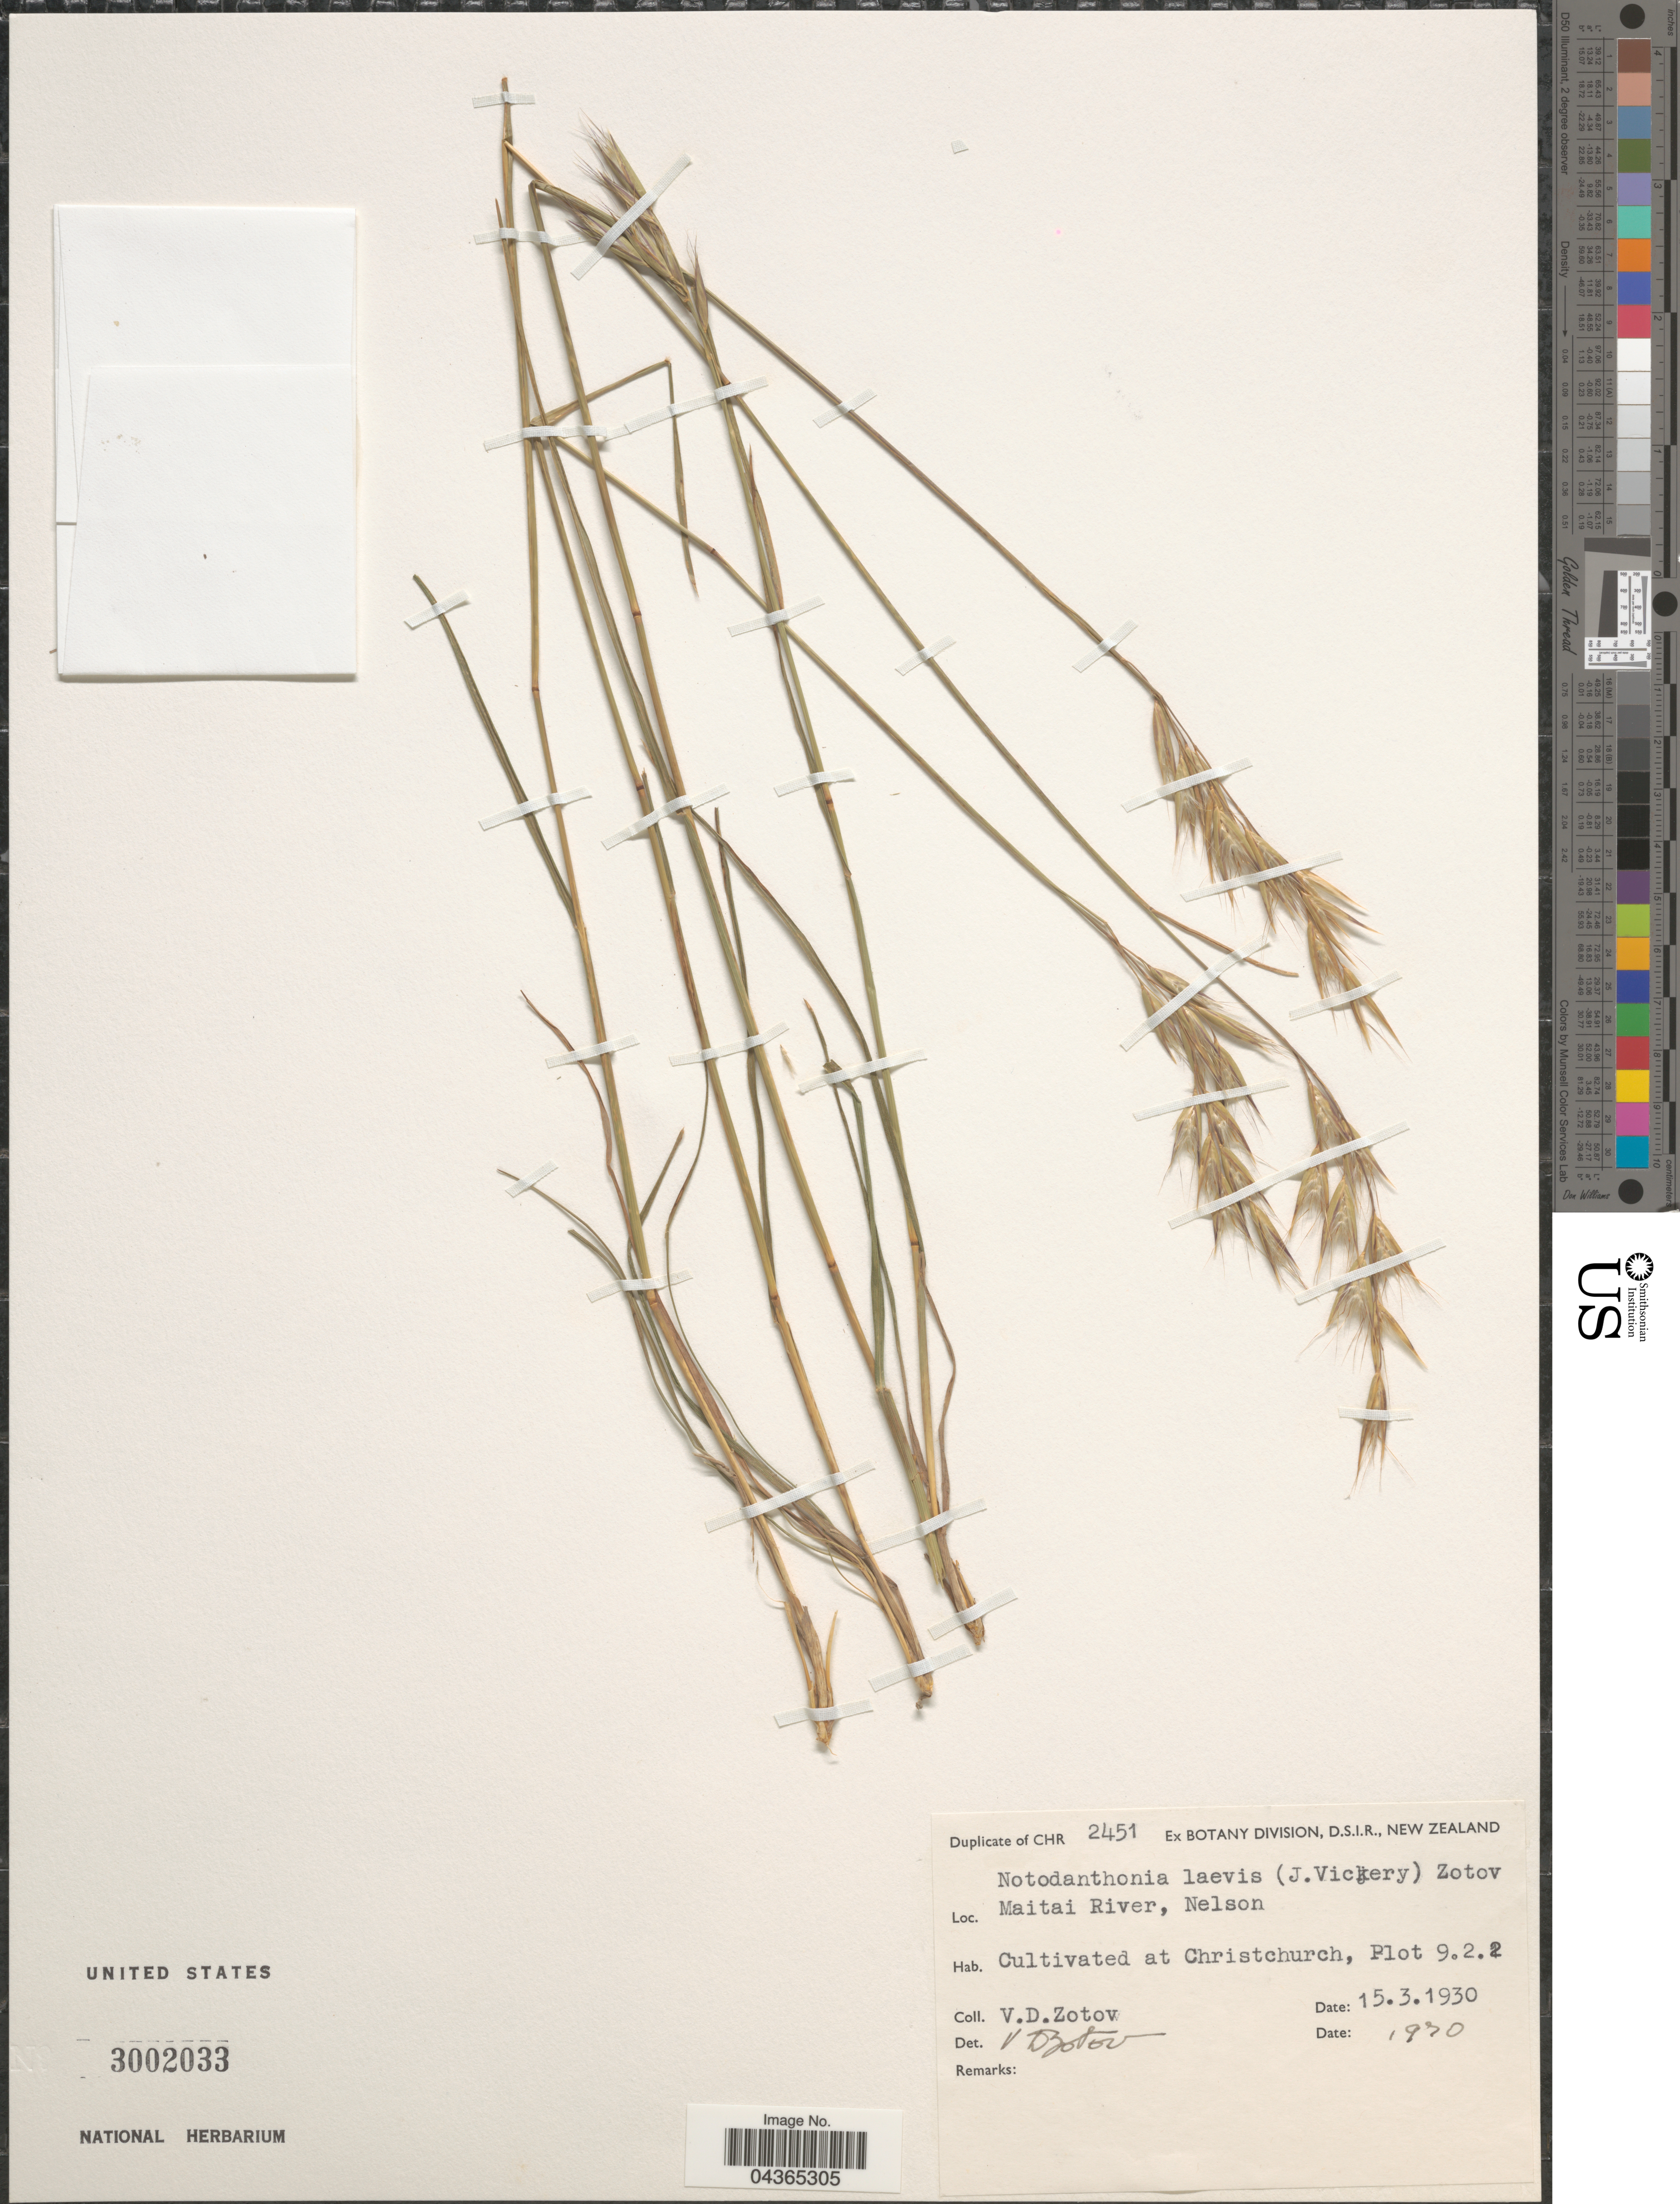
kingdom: Plantae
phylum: Tracheophyta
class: Liliopsida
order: Poales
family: Poaceae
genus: Rytidosperma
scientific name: Rytidosperma gracile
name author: (Hook. f.) Connor & Edgar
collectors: V. Zotov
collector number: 2451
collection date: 1930-03-15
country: New Zealand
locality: Cultivated at Christchurch, Plot 9.2.2.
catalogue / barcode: US 3002033